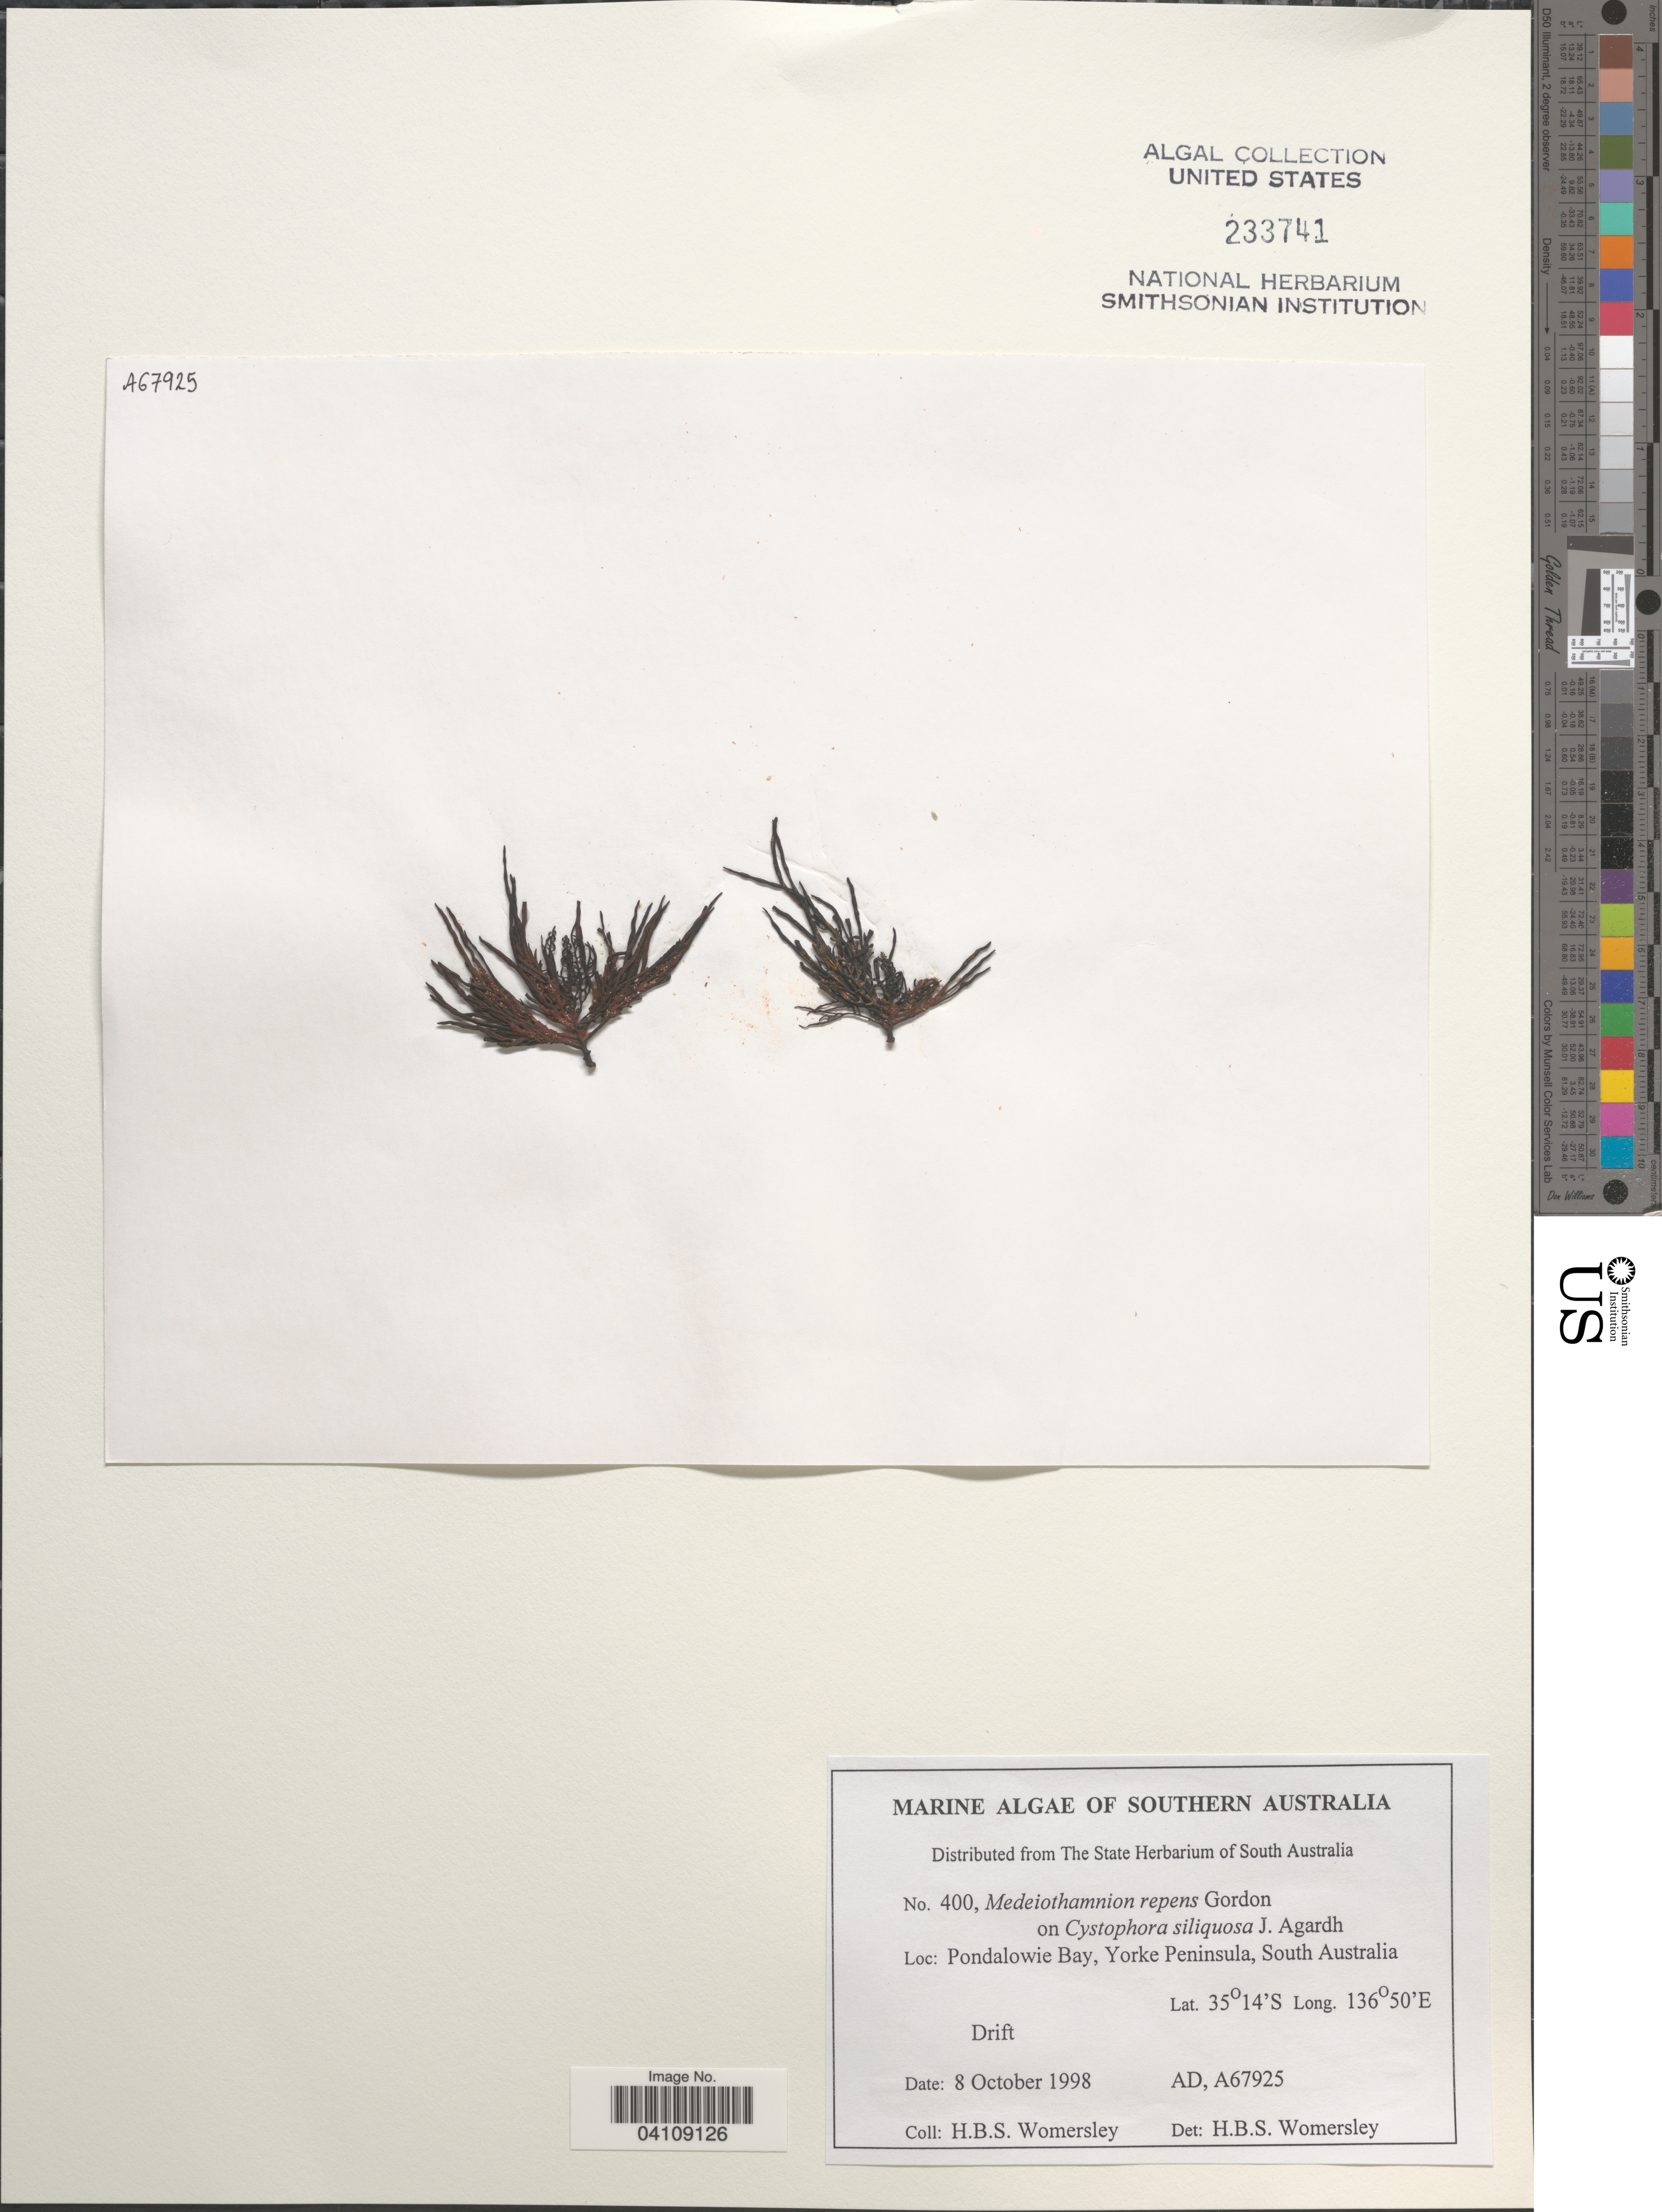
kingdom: Plantae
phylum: Rhodophyta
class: Florideophyceae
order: Ceramiales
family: Wrangeliaceae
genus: Medeiothamnion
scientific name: Medeiothamnion repens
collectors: H. B. S. Womersley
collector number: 400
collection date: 1998-10-08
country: Australia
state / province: South Australia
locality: Southern Australia. Pondalowie Bay, Yorke Peninsula.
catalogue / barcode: US 233741